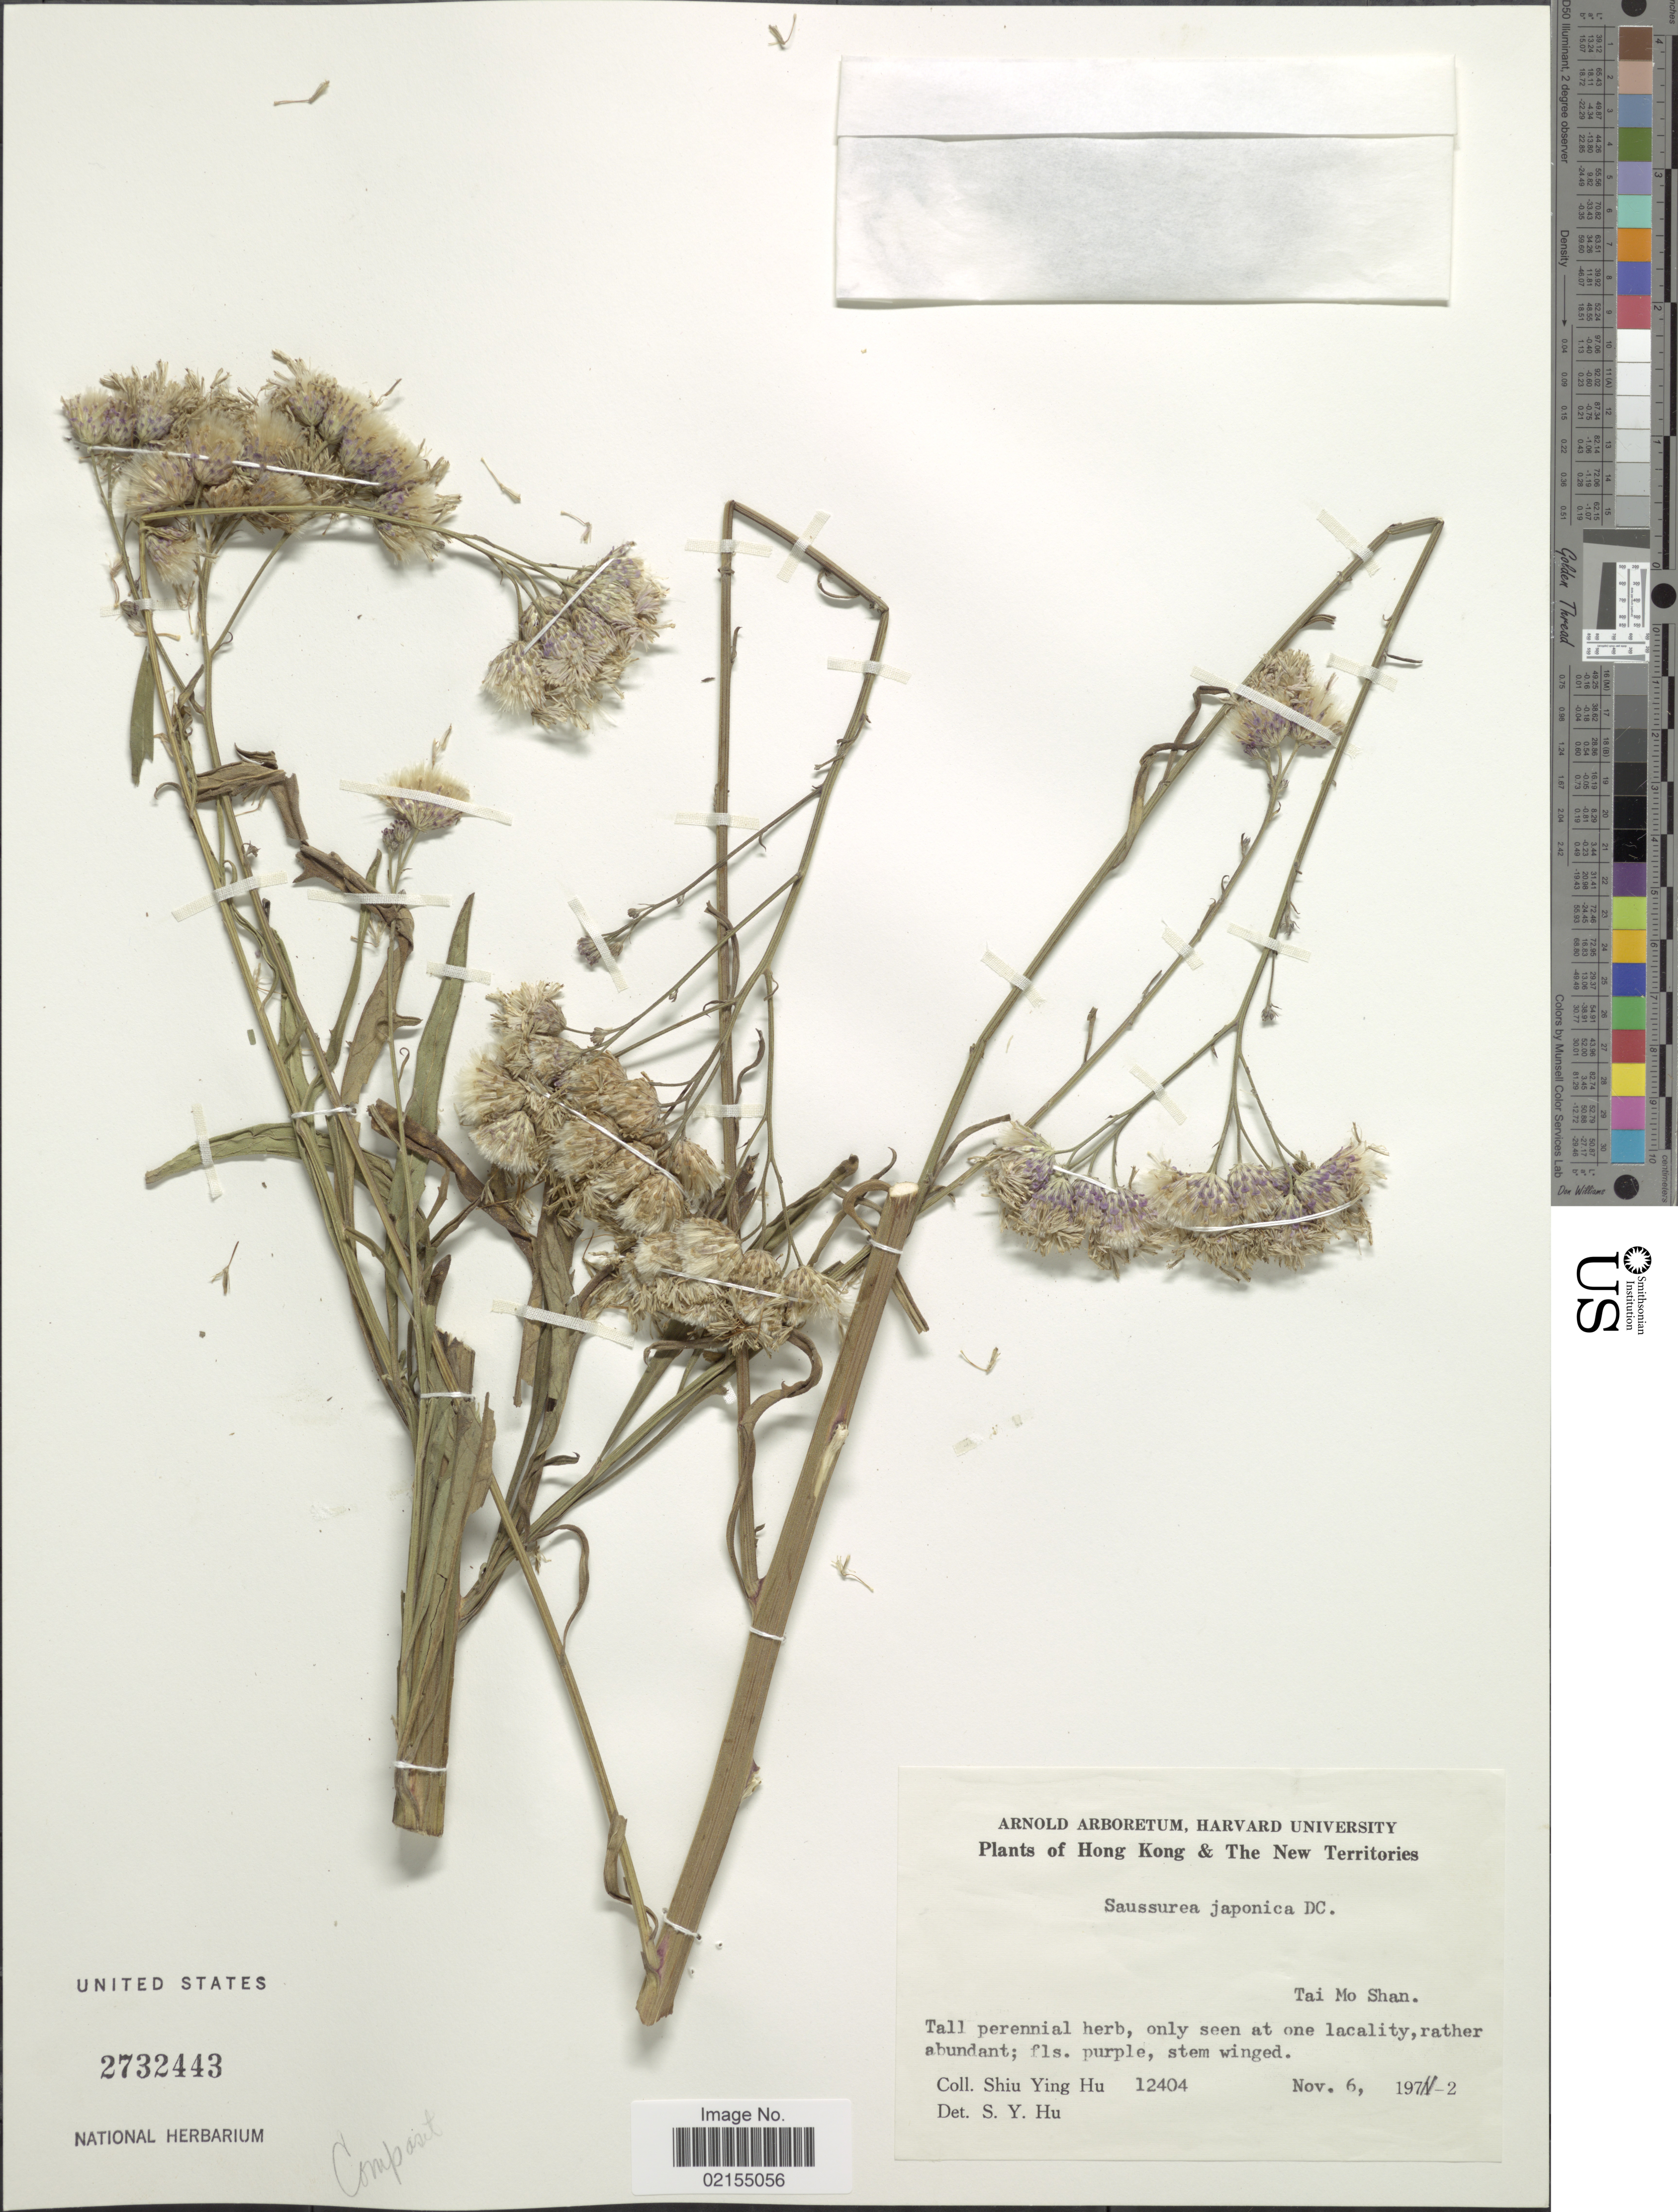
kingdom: Plantae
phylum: Tracheophyta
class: Magnoliopsida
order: Asterales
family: Asteraceae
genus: Saussurea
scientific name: Saussurea japonica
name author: (Thunb.) DC.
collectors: S. Y. Hu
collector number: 12404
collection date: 1972-11-06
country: China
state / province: Hong Kong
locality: Hong Kong & The New Territories, Tai Mo Shan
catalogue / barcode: US 2732443